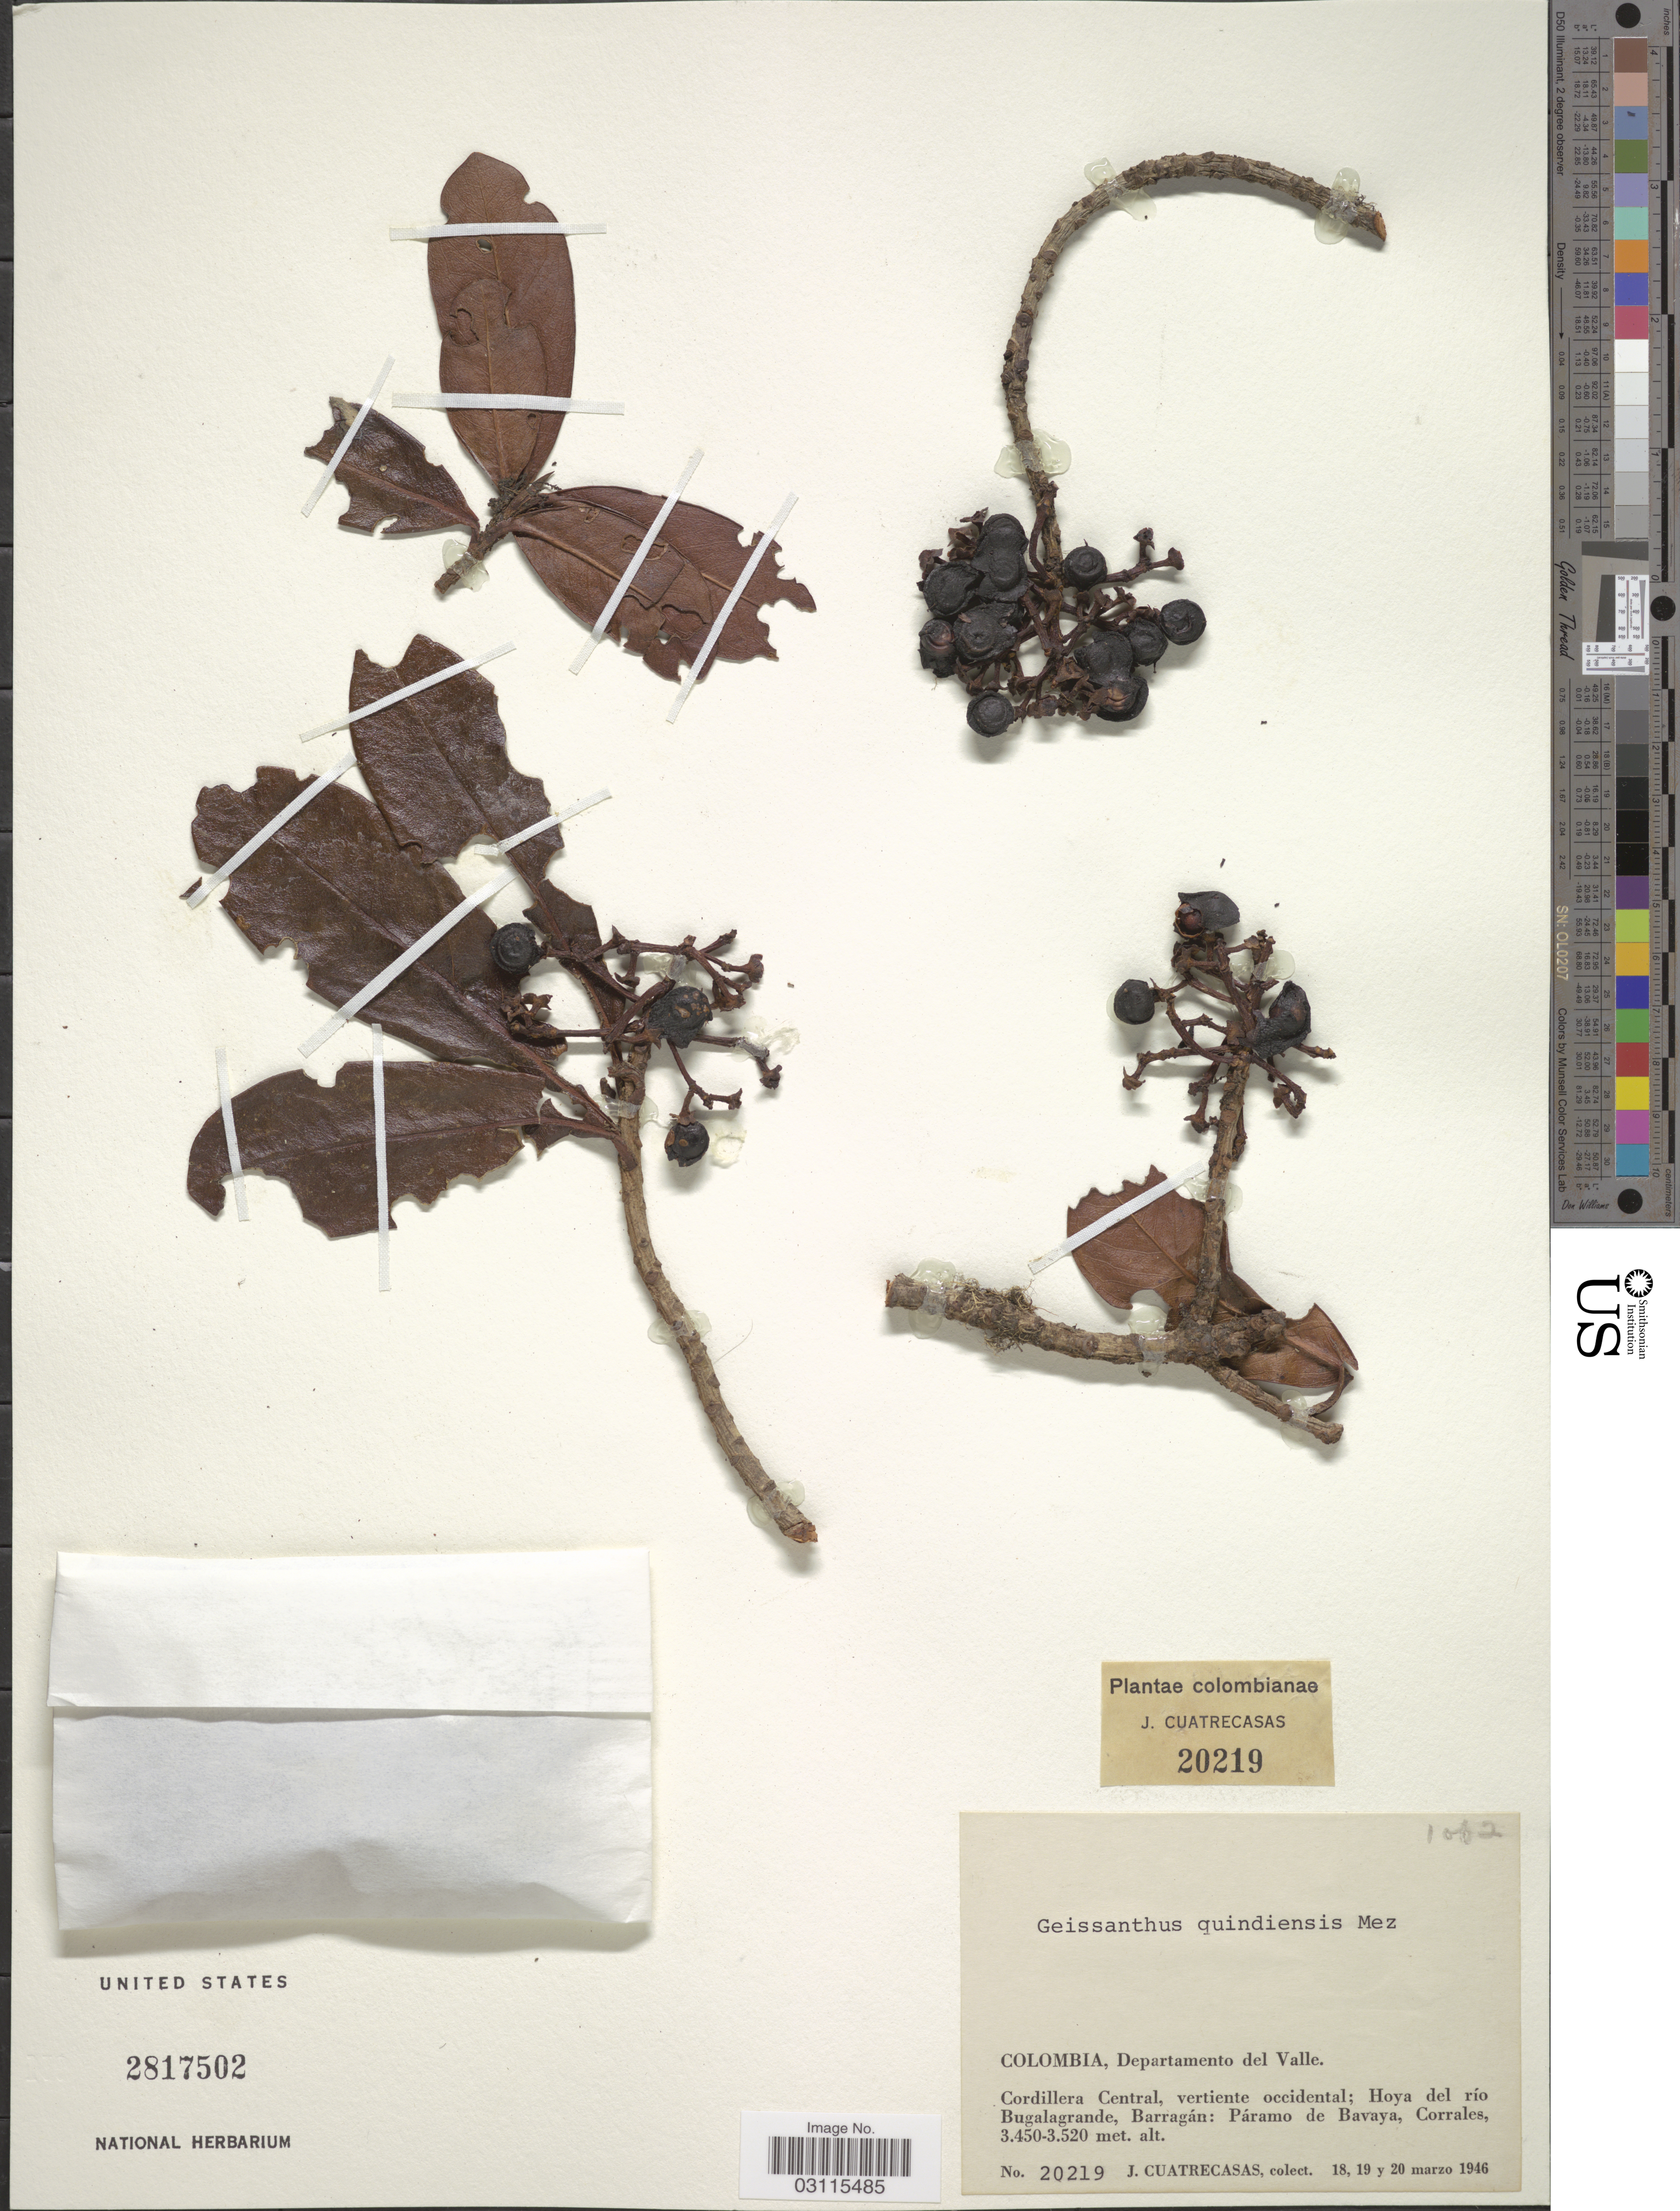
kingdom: Plantae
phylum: Tracheophyta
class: Magnoliopsida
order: Ericales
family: Primulaceae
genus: Geissanthus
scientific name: Geissanthus quindiensis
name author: Mez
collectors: J. Cuatrecasas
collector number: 20219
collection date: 1946-03-18/1946-03-20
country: Colombia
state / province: Valle del Cauca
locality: Departamento del Valle. Cordillera Central, vertiente occidental; Hoya del río Bugalagrande, Barragán: Páramo de Bavaya, Corrales.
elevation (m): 3450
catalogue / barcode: US 2817502